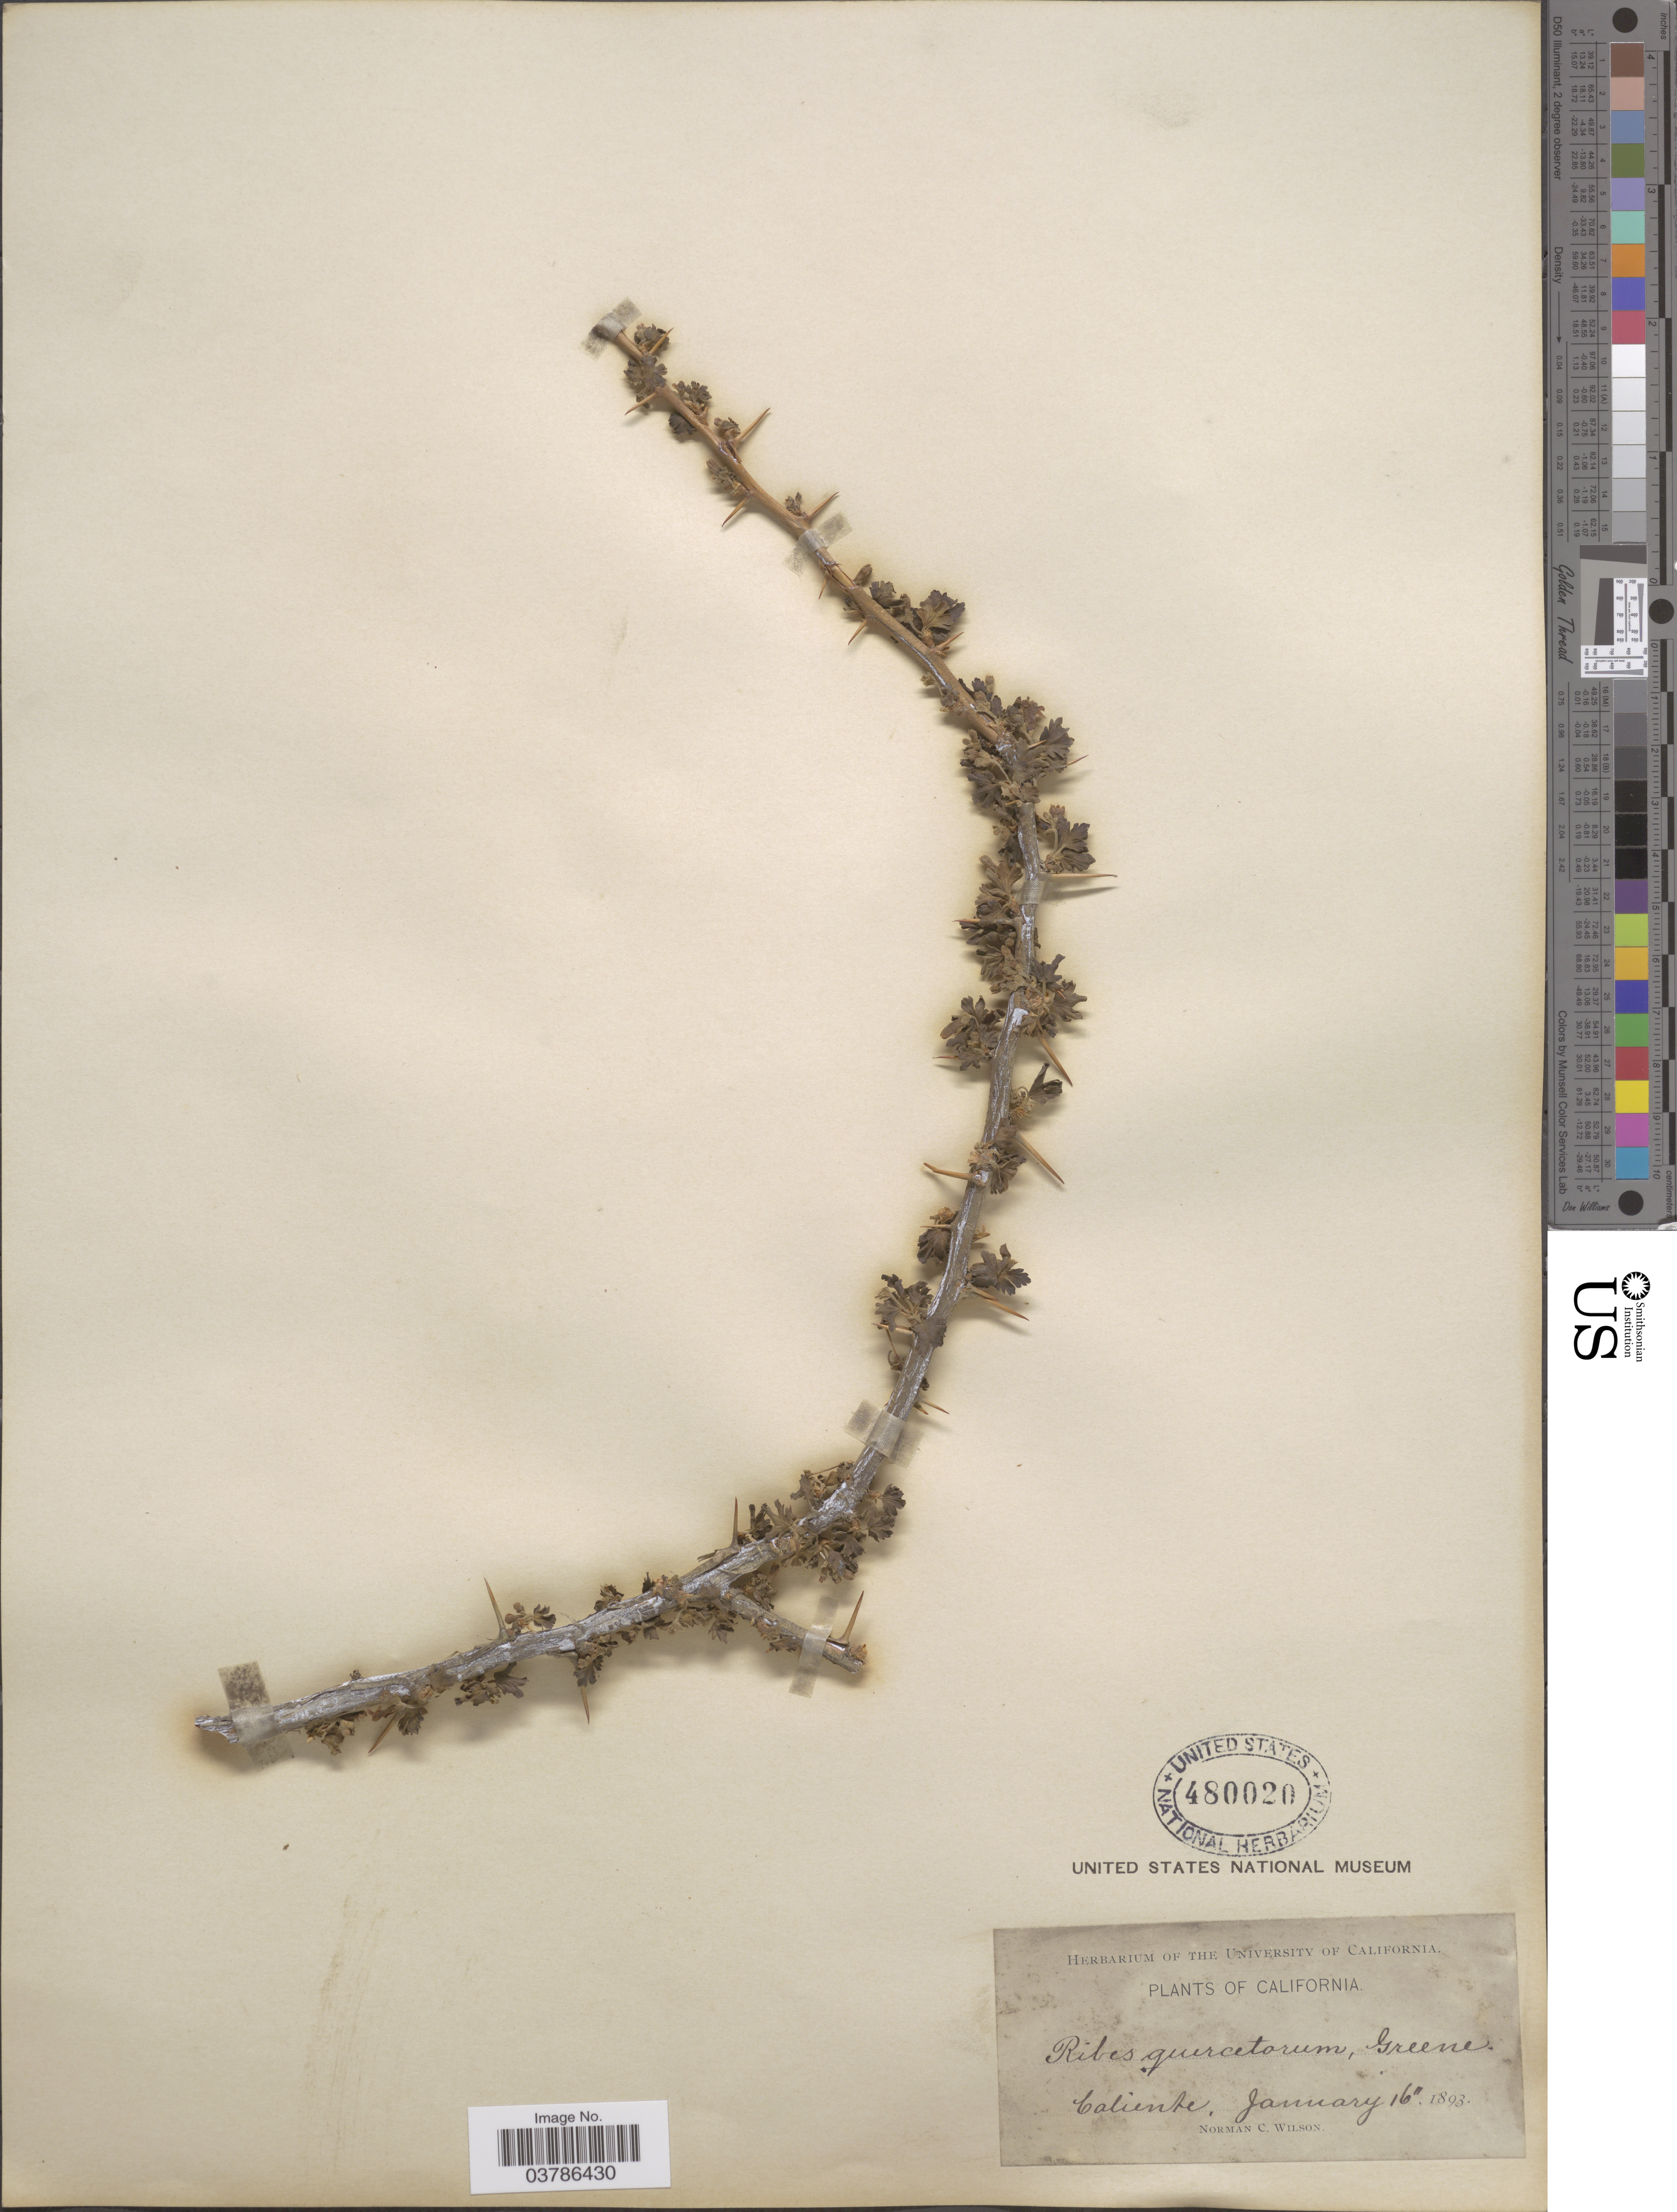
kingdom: Plantae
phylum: Tracheophyta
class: Magnoliopsida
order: Saxifragales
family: Grossulariaceae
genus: Ribes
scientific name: Ribes quercetorum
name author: Greene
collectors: N. C. Wilson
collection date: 1893-01-16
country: United States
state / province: California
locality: Caliente.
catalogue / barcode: US 480020